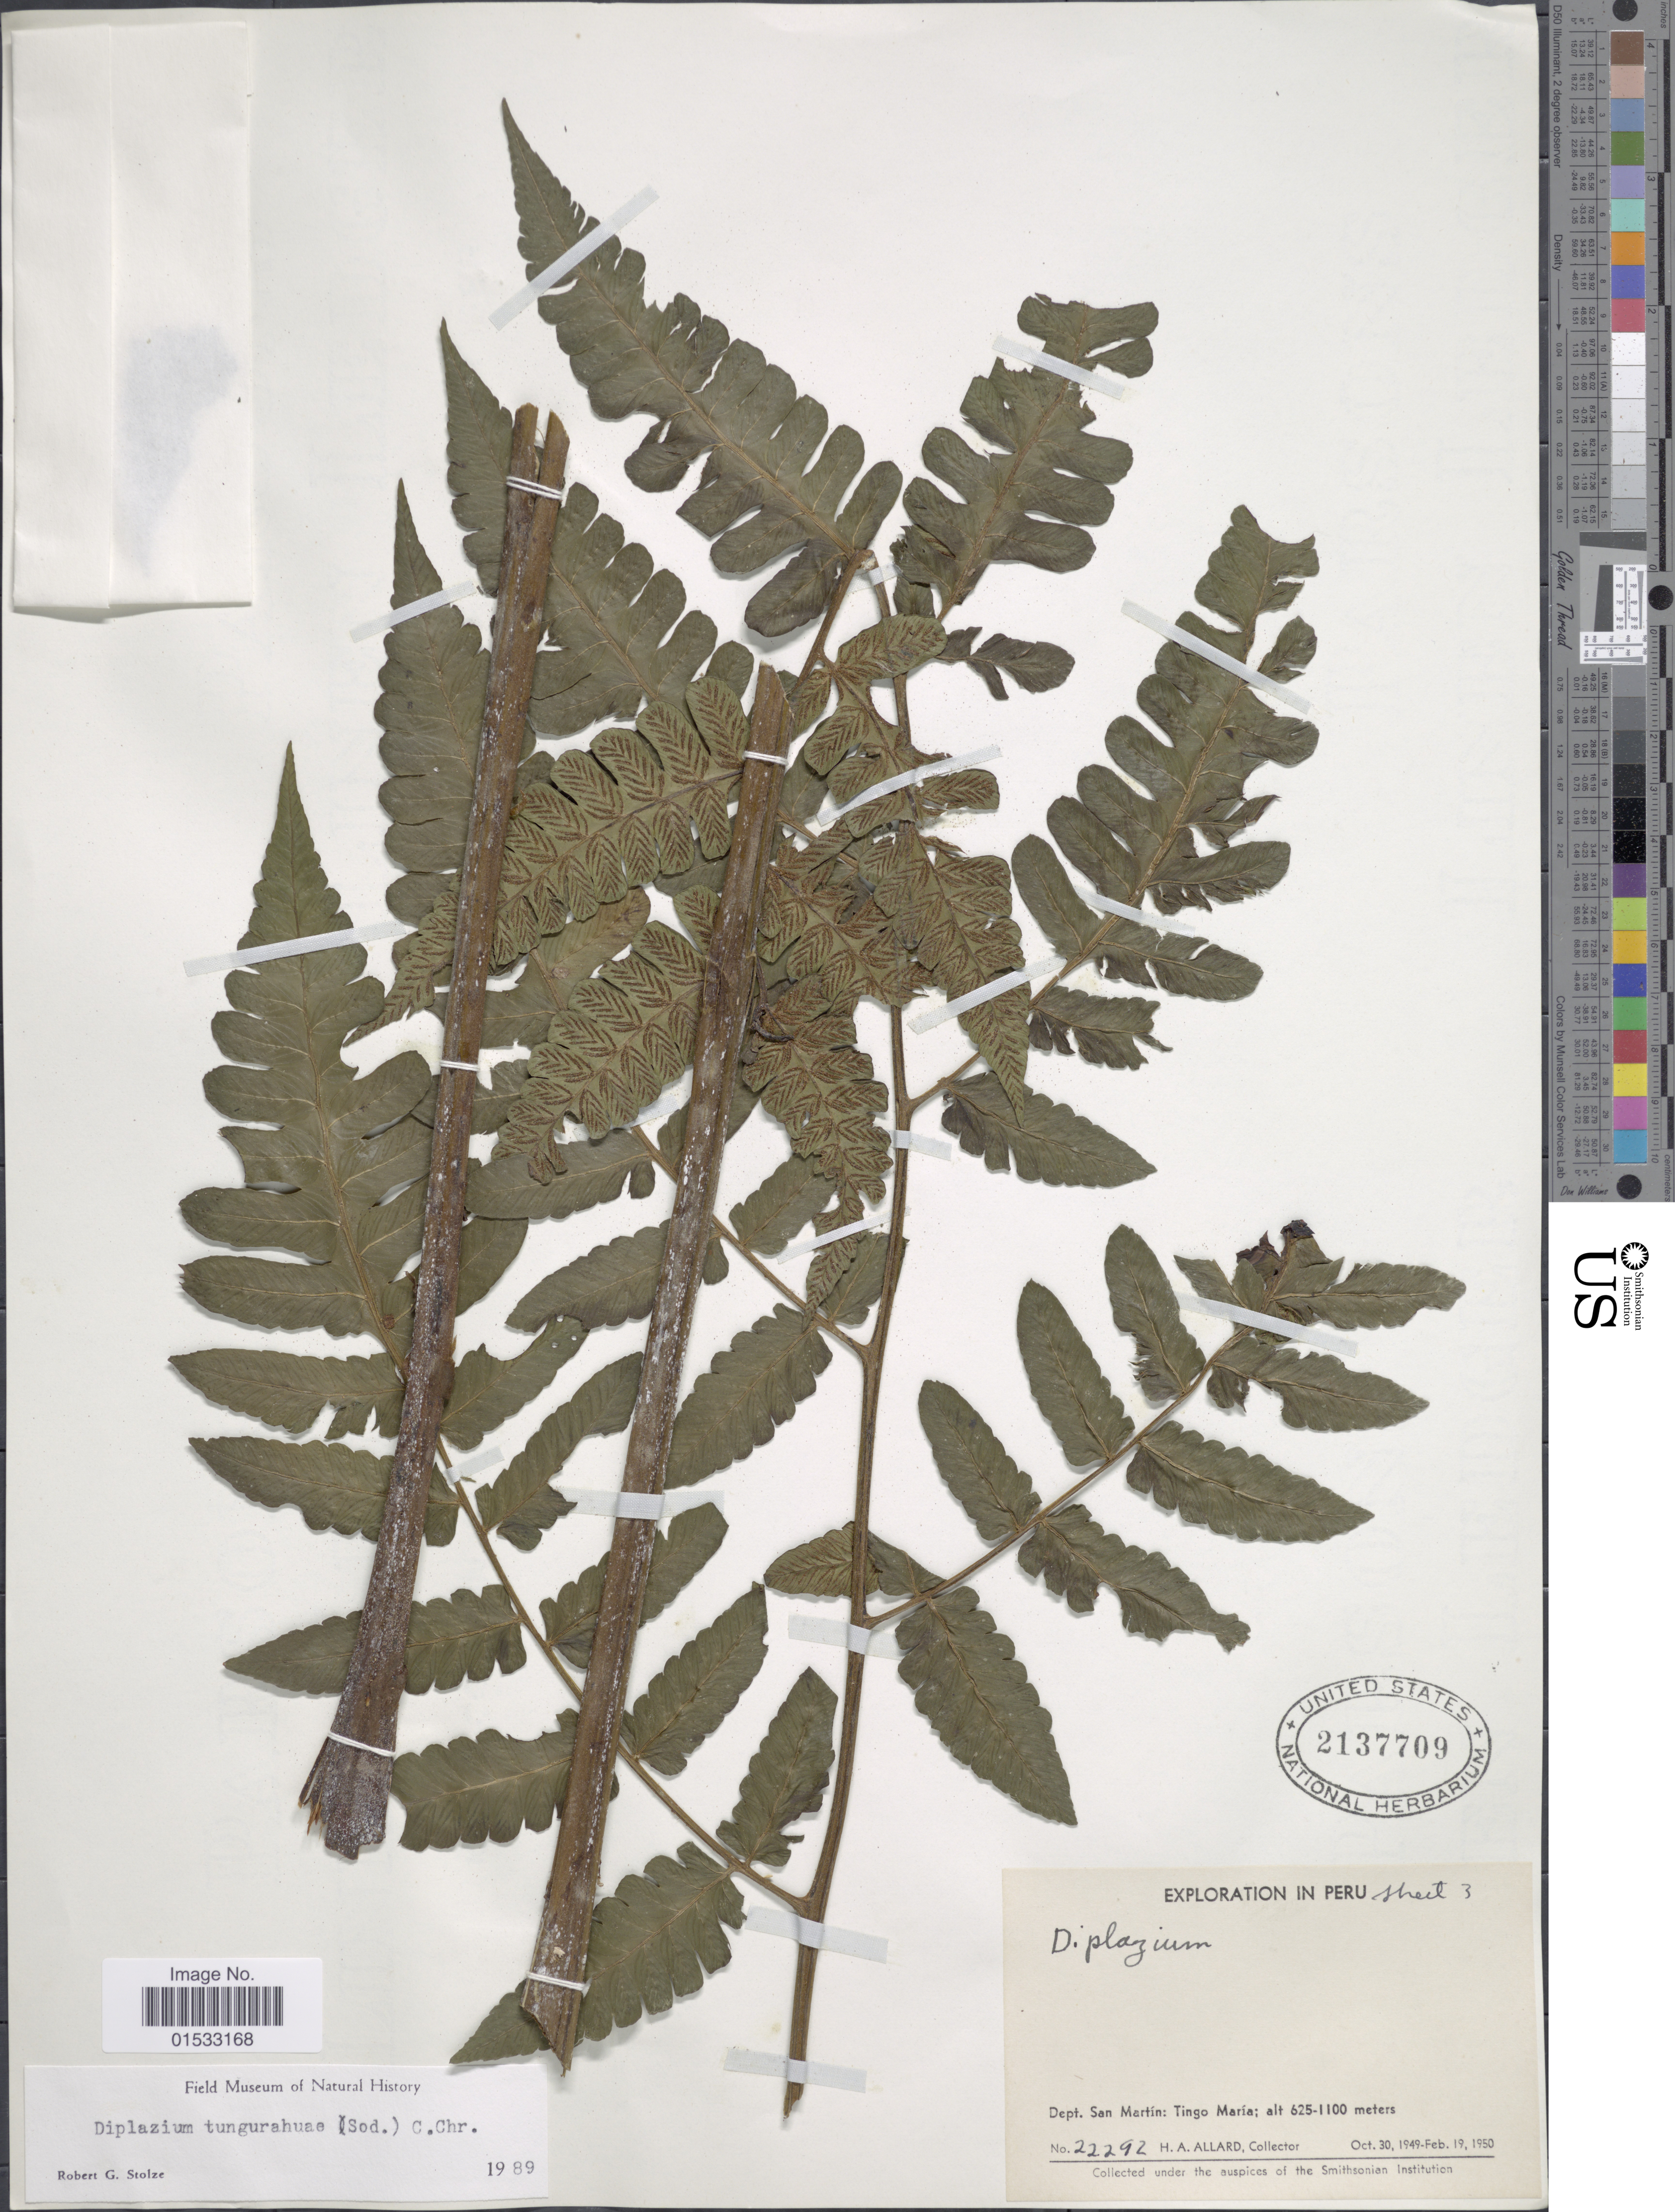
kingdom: Plantae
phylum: Tracheophyta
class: Polypodiopsida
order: Polypodiales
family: Athyriaceae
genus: Diplazium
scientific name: Diplazium tungurahuae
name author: (Sodiro) C. Chr.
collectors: H. A. Allard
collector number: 22292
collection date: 1949-10-30/1950-02-19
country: Peru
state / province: San Martín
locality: Tingo María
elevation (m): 625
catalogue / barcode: US 2137709